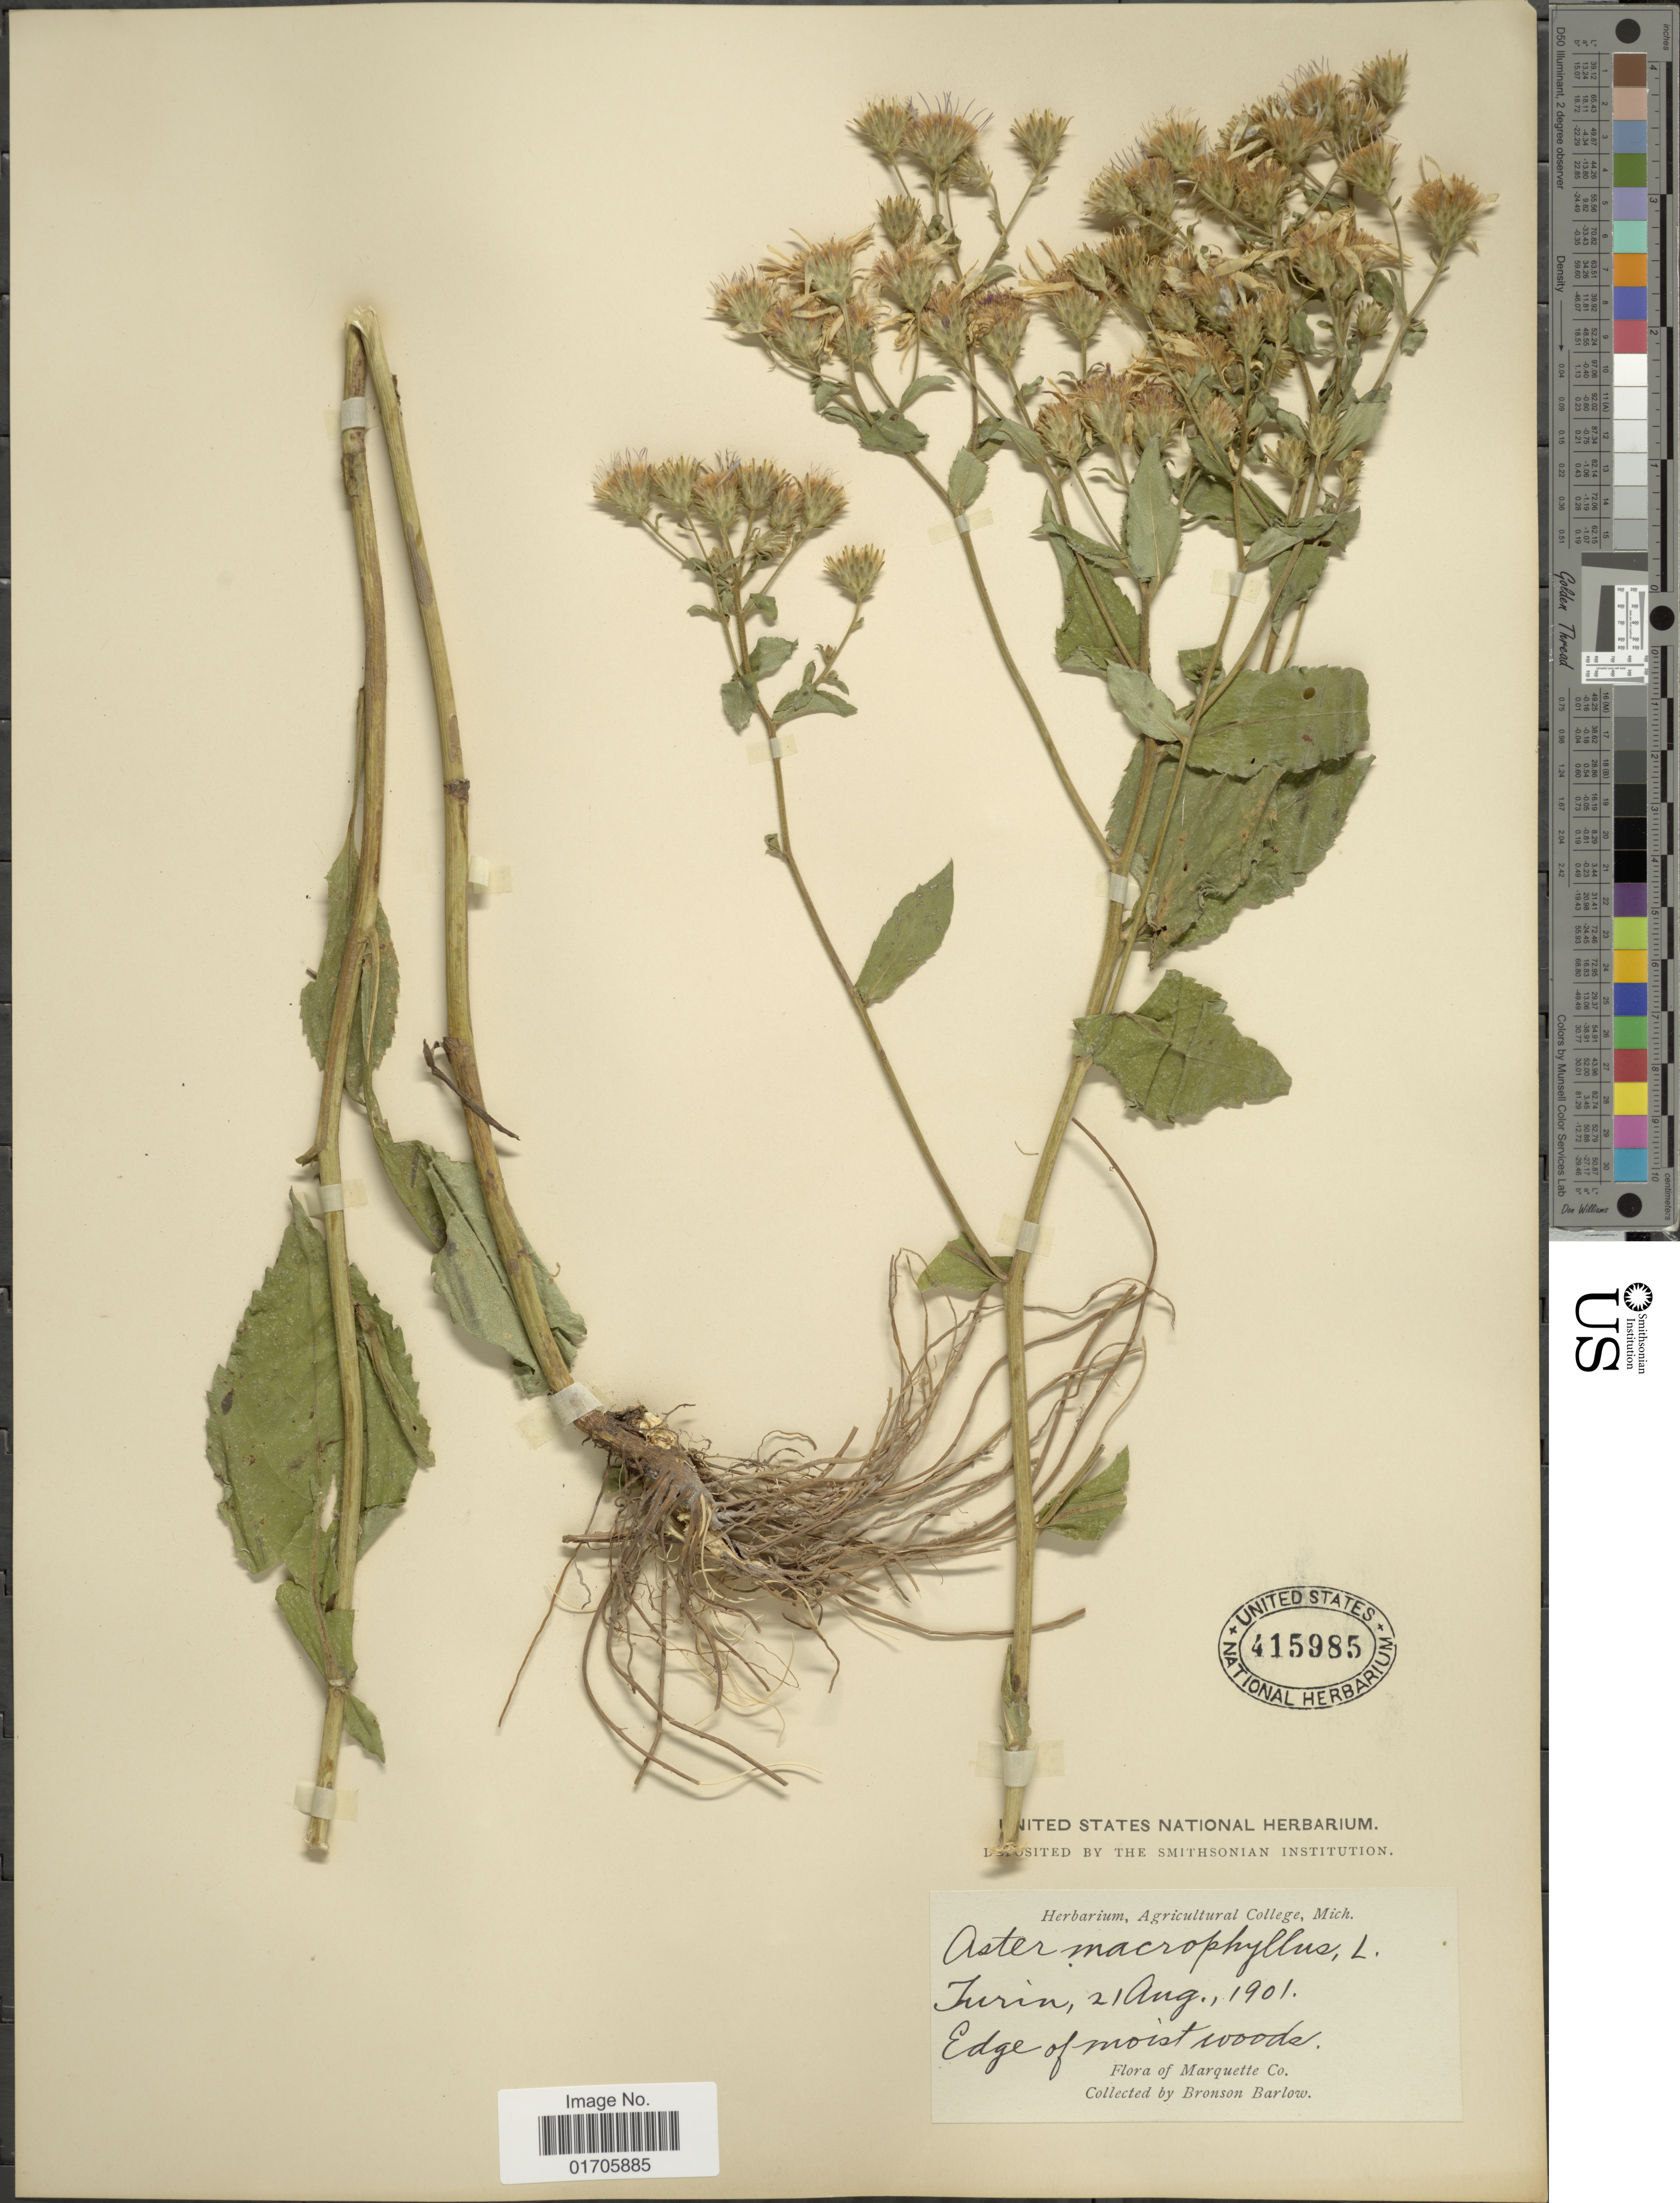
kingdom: Plantae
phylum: Tracheophyta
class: Magnoliopsida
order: Asterales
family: Asteraceae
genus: Eurybia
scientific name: Eurybia macrophylla var. pinguifolia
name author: (E.S. Burgess) G. Wilh. & Rericha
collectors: Barlow, B.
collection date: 1901-08-21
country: United States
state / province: Michigan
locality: Turin. Marquette Co.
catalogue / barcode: US 415985